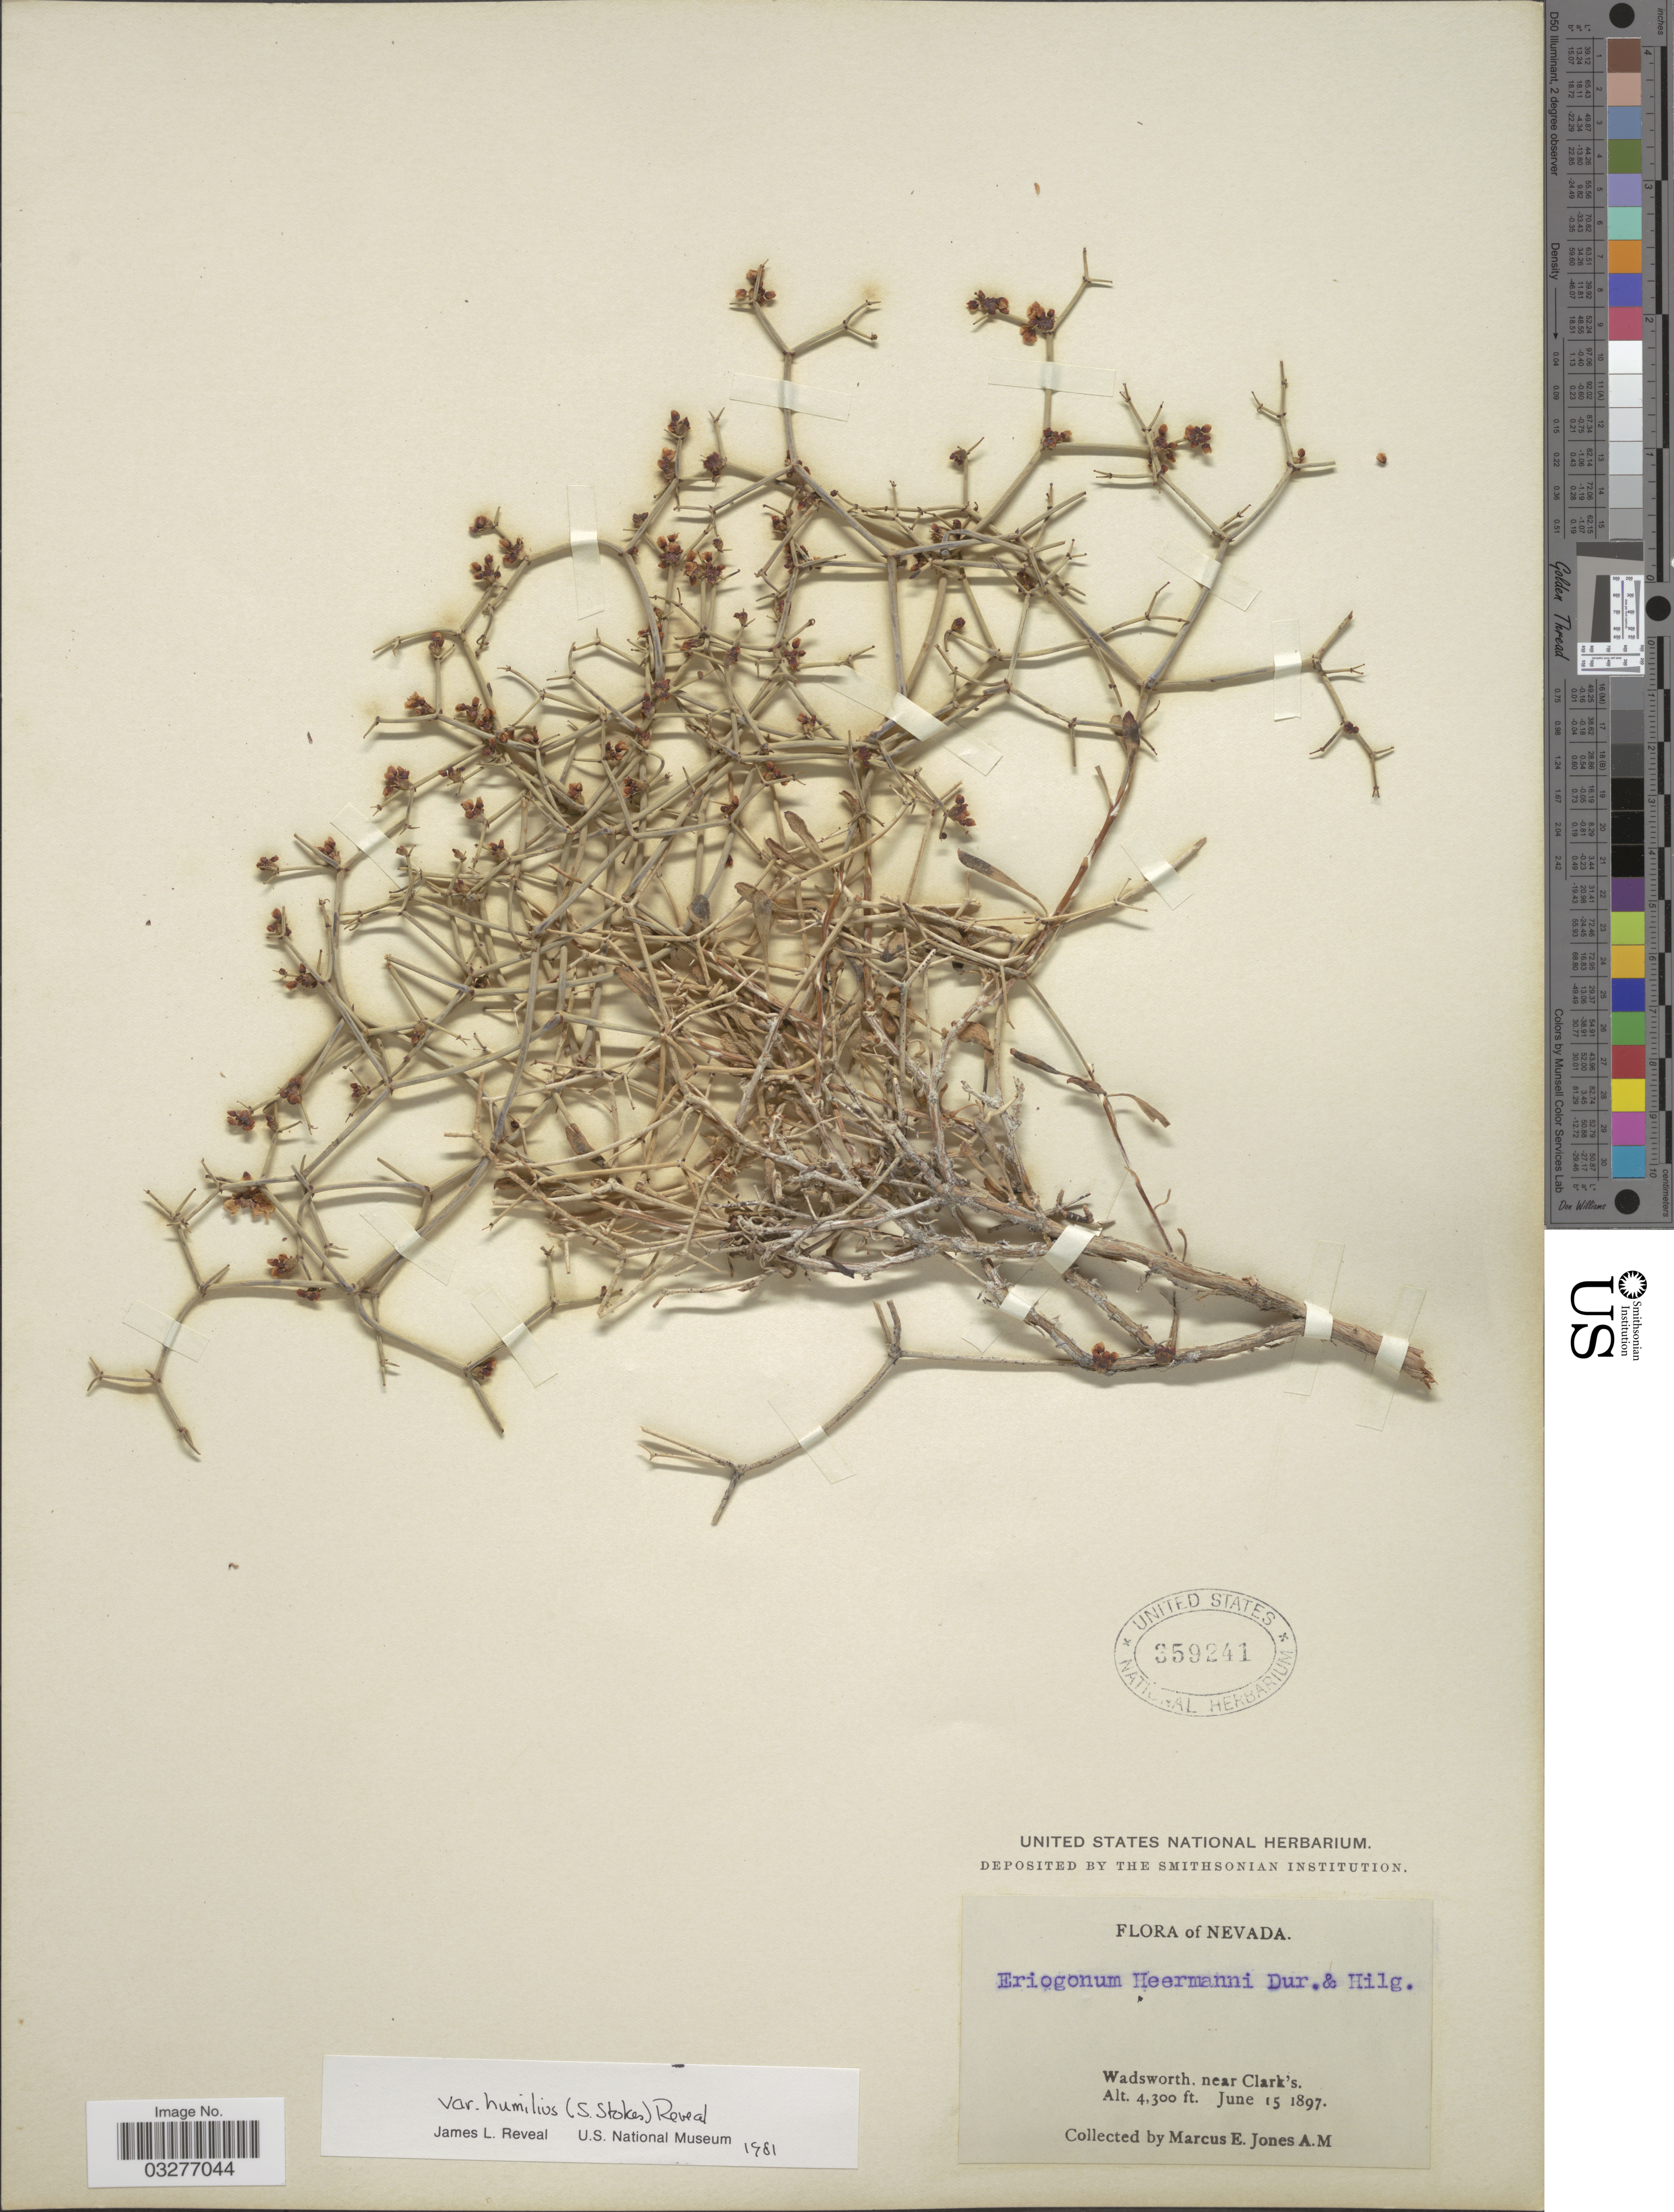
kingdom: Plantae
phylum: Tracheophyta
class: Magnoliopsida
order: Caryophyllales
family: Polygonaceae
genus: Eriogonum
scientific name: Eriogonum heermannii var. humilius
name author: (S. Stokes) Reveal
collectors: M. E. Jones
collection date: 1897-06-15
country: United States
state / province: Nevada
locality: Wadsworth, near Clark's.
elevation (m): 1311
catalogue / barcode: US 359241